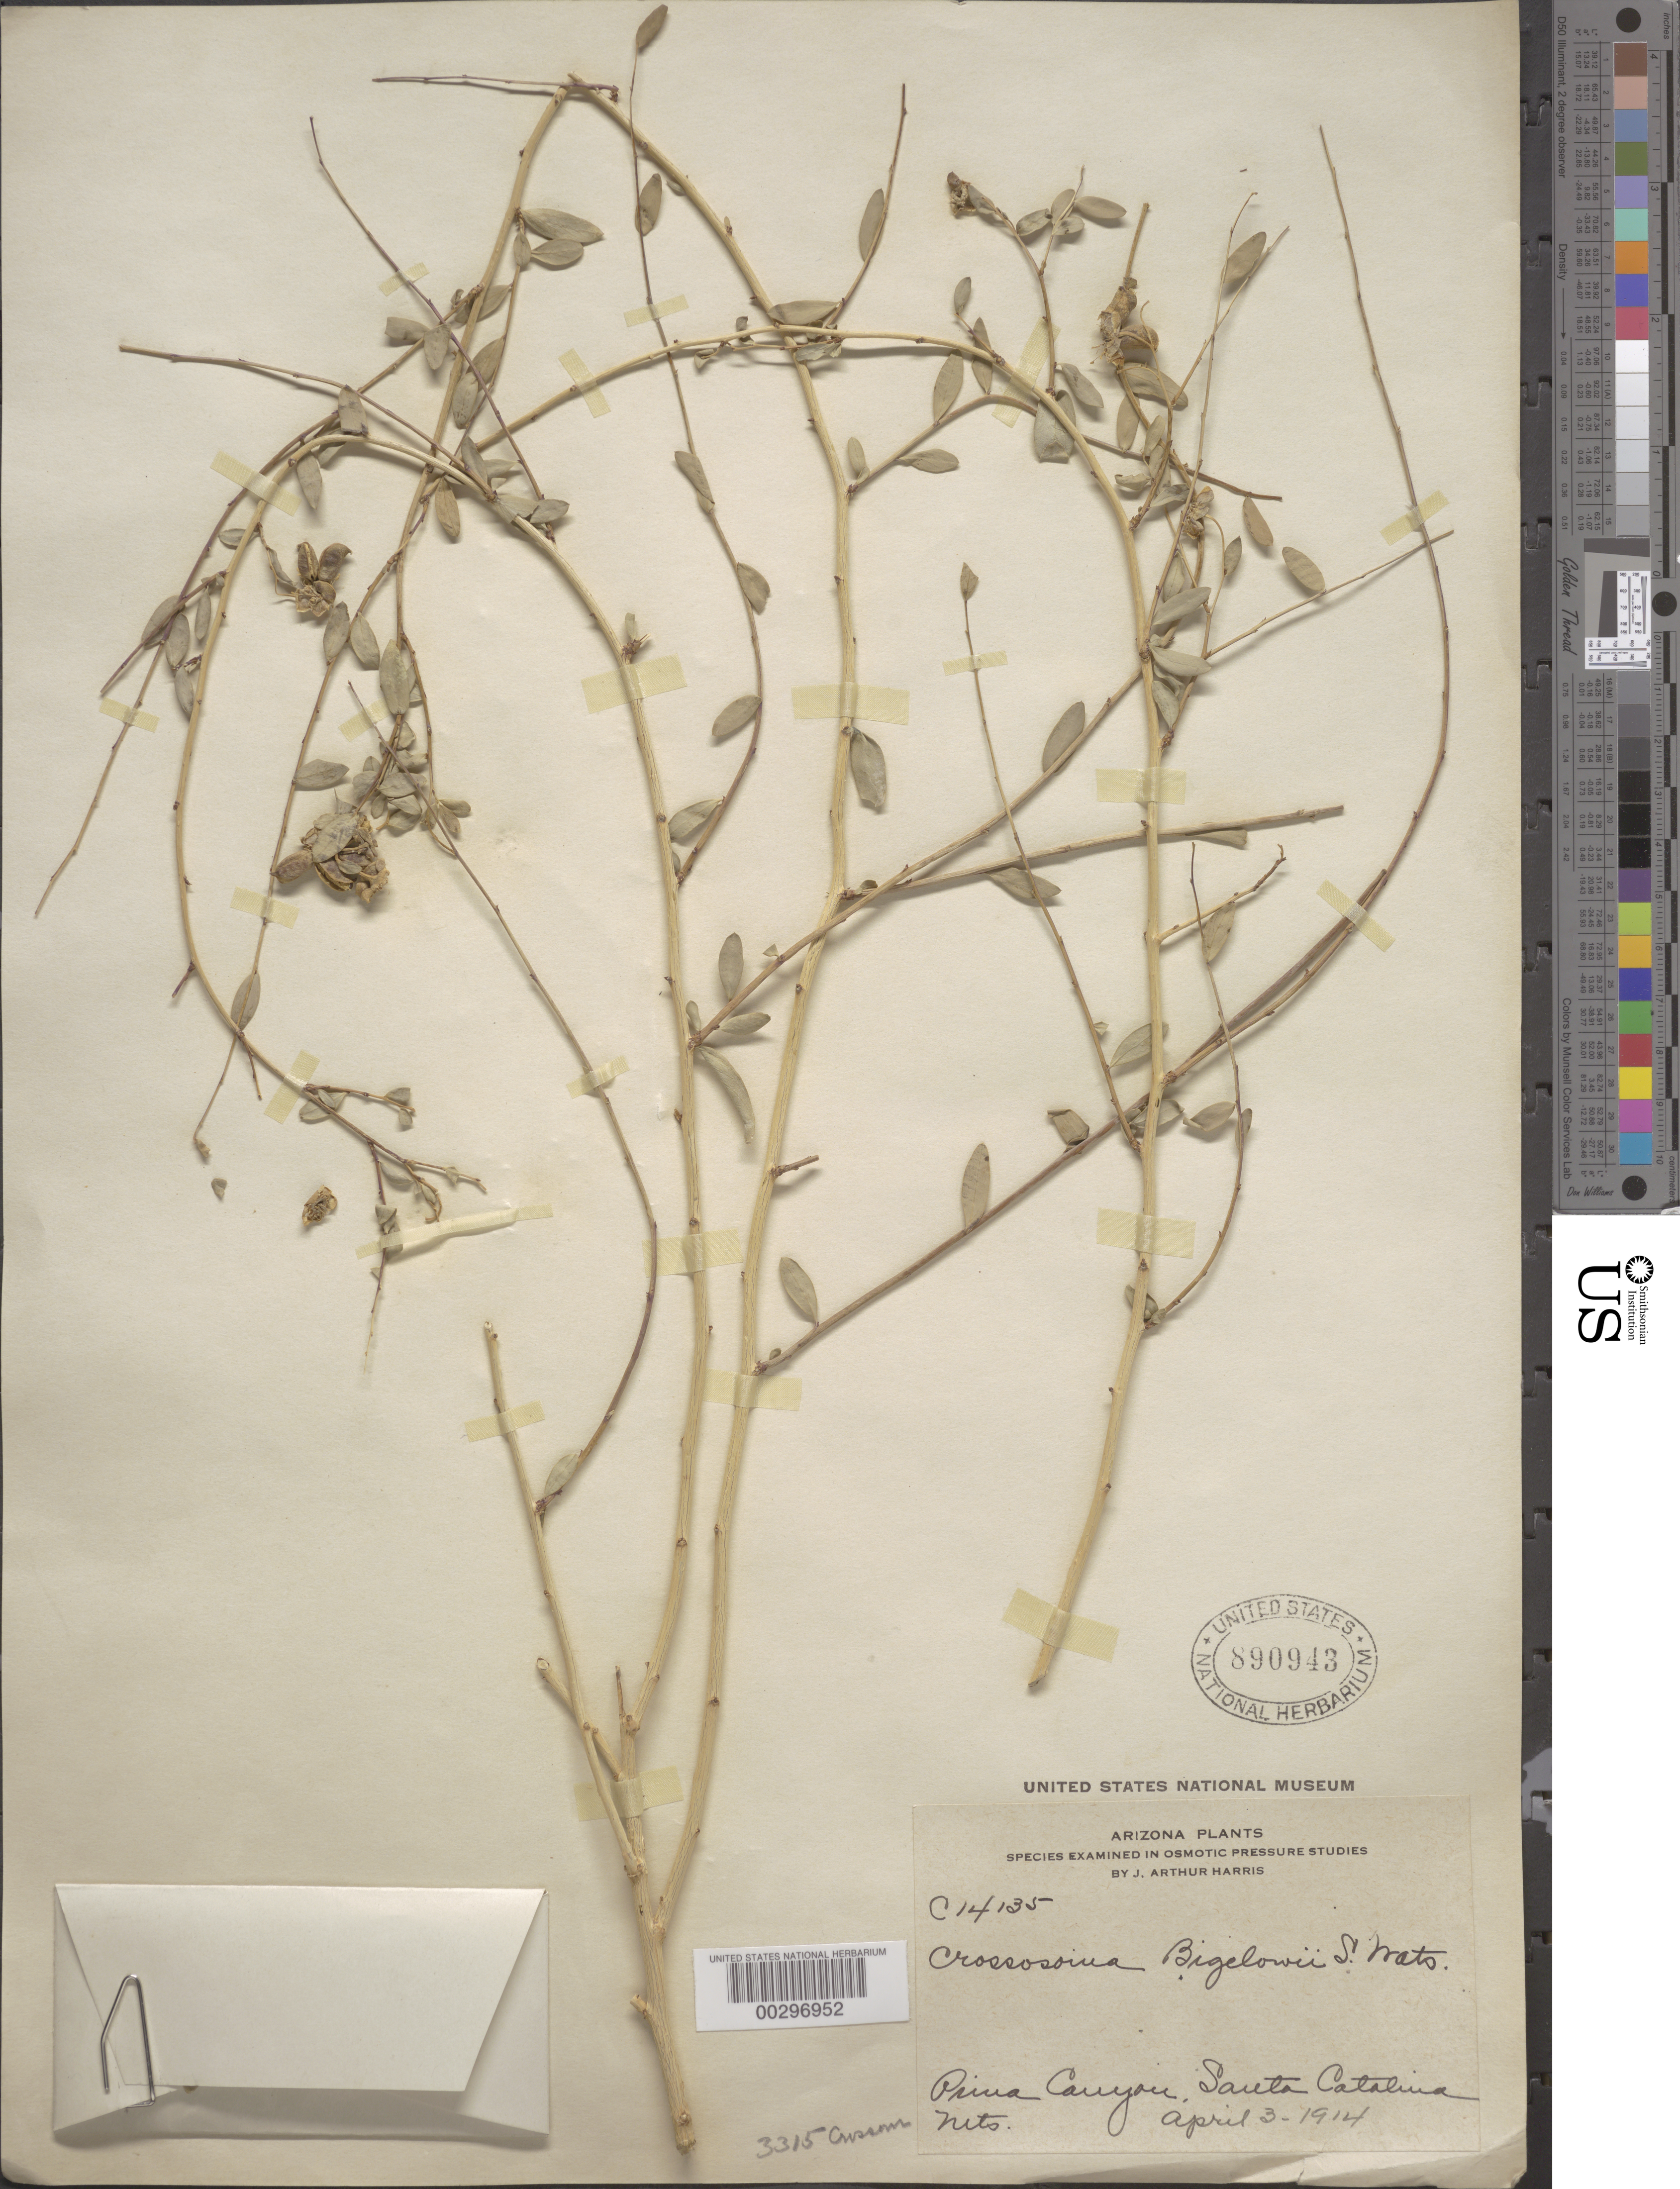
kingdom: Plantae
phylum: Tracheophyta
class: Magnoliopsida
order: Crossosomatales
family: Crossosomataceae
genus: Crossosoma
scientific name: Crossosoma bigelovii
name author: S. Watson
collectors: J. A. Harris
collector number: C14135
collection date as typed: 03 Apr 1914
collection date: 1914-04-03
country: United States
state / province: Arizona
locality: Pima canyon, santa catalina mts.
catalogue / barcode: US 890943